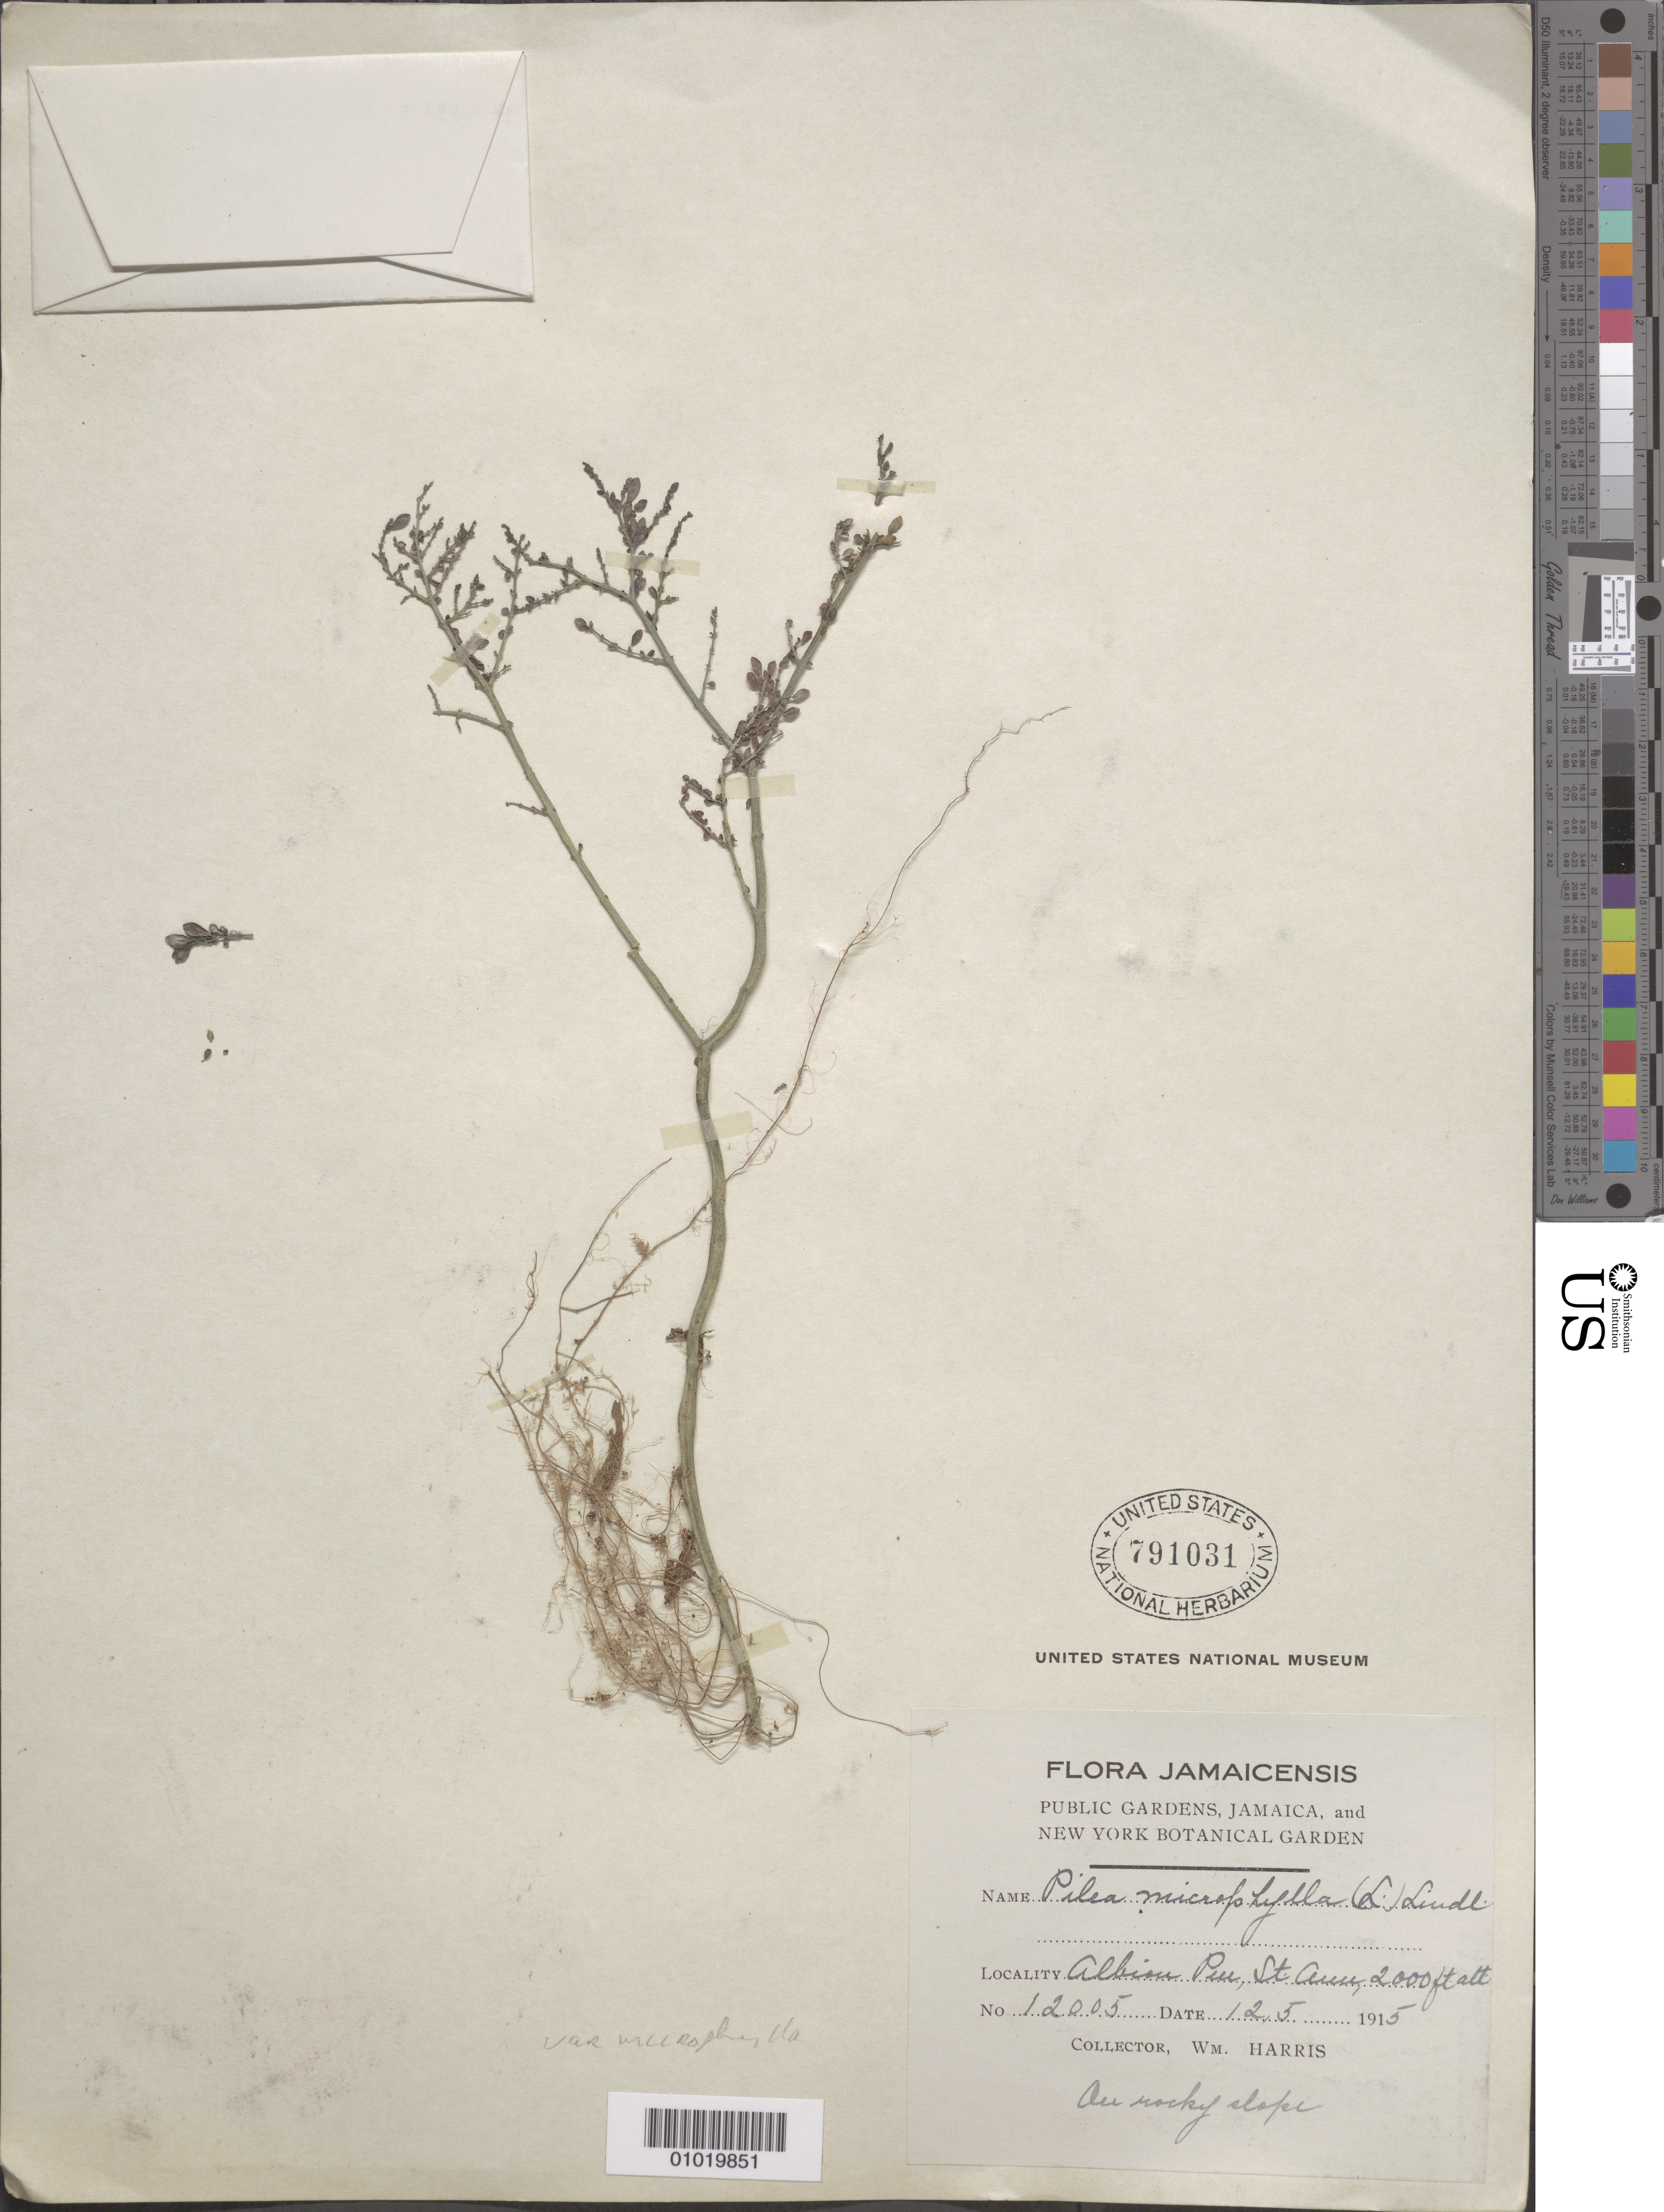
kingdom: Plantae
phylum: Tracheophyta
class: Magnoliopsida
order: Rosales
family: Urticaceae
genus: Pilea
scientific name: Pilea microphylla var. microphylla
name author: (L.) Liebm.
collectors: W. Harris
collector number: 12005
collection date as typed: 12 May 1915 or 05 Dec 1915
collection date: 1915-05-12 or 1915-12-05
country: Jamaica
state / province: Saint Ann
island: Jamaica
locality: Albisu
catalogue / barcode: US 791031